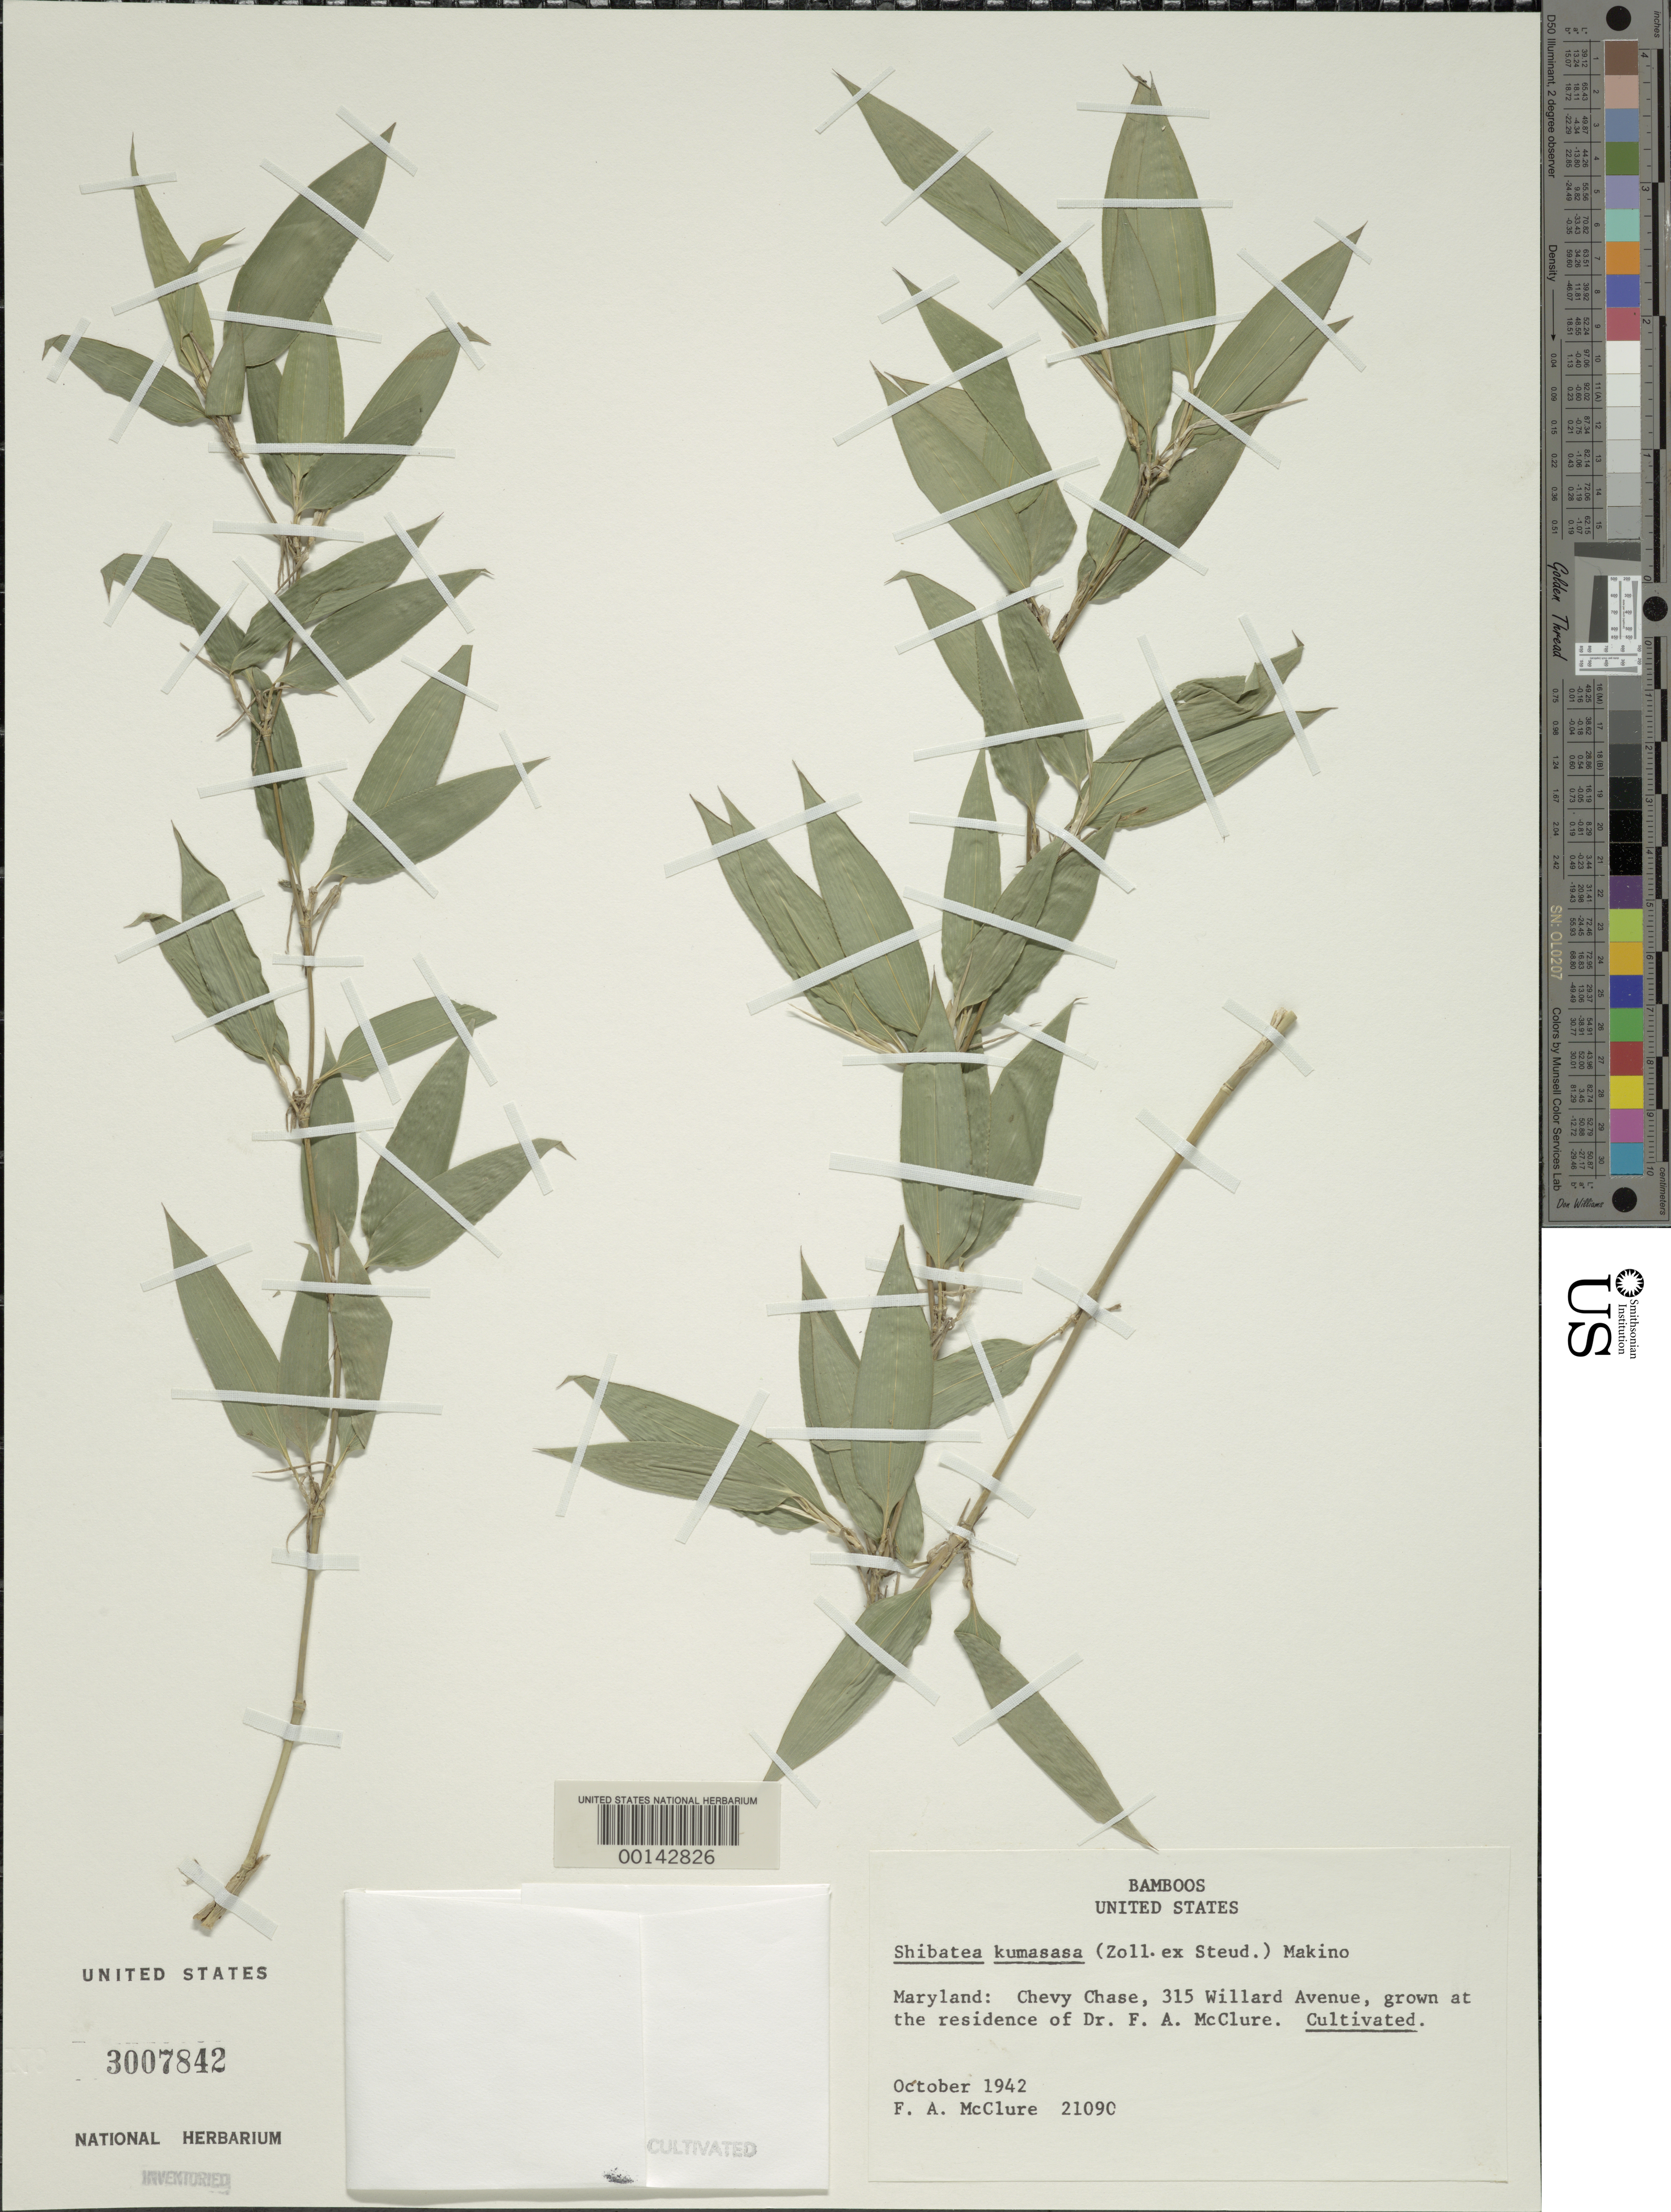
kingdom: Plantae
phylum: Tracheophyta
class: Liliopsida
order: Poales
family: Poaceae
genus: Shibataea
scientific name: Shibataea kumasasa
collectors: F. A. McClure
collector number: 21090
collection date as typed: Oct 1942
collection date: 1942-10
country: United States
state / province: Maryland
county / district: Montgomery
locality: Chevy Chase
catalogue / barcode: US 3007842